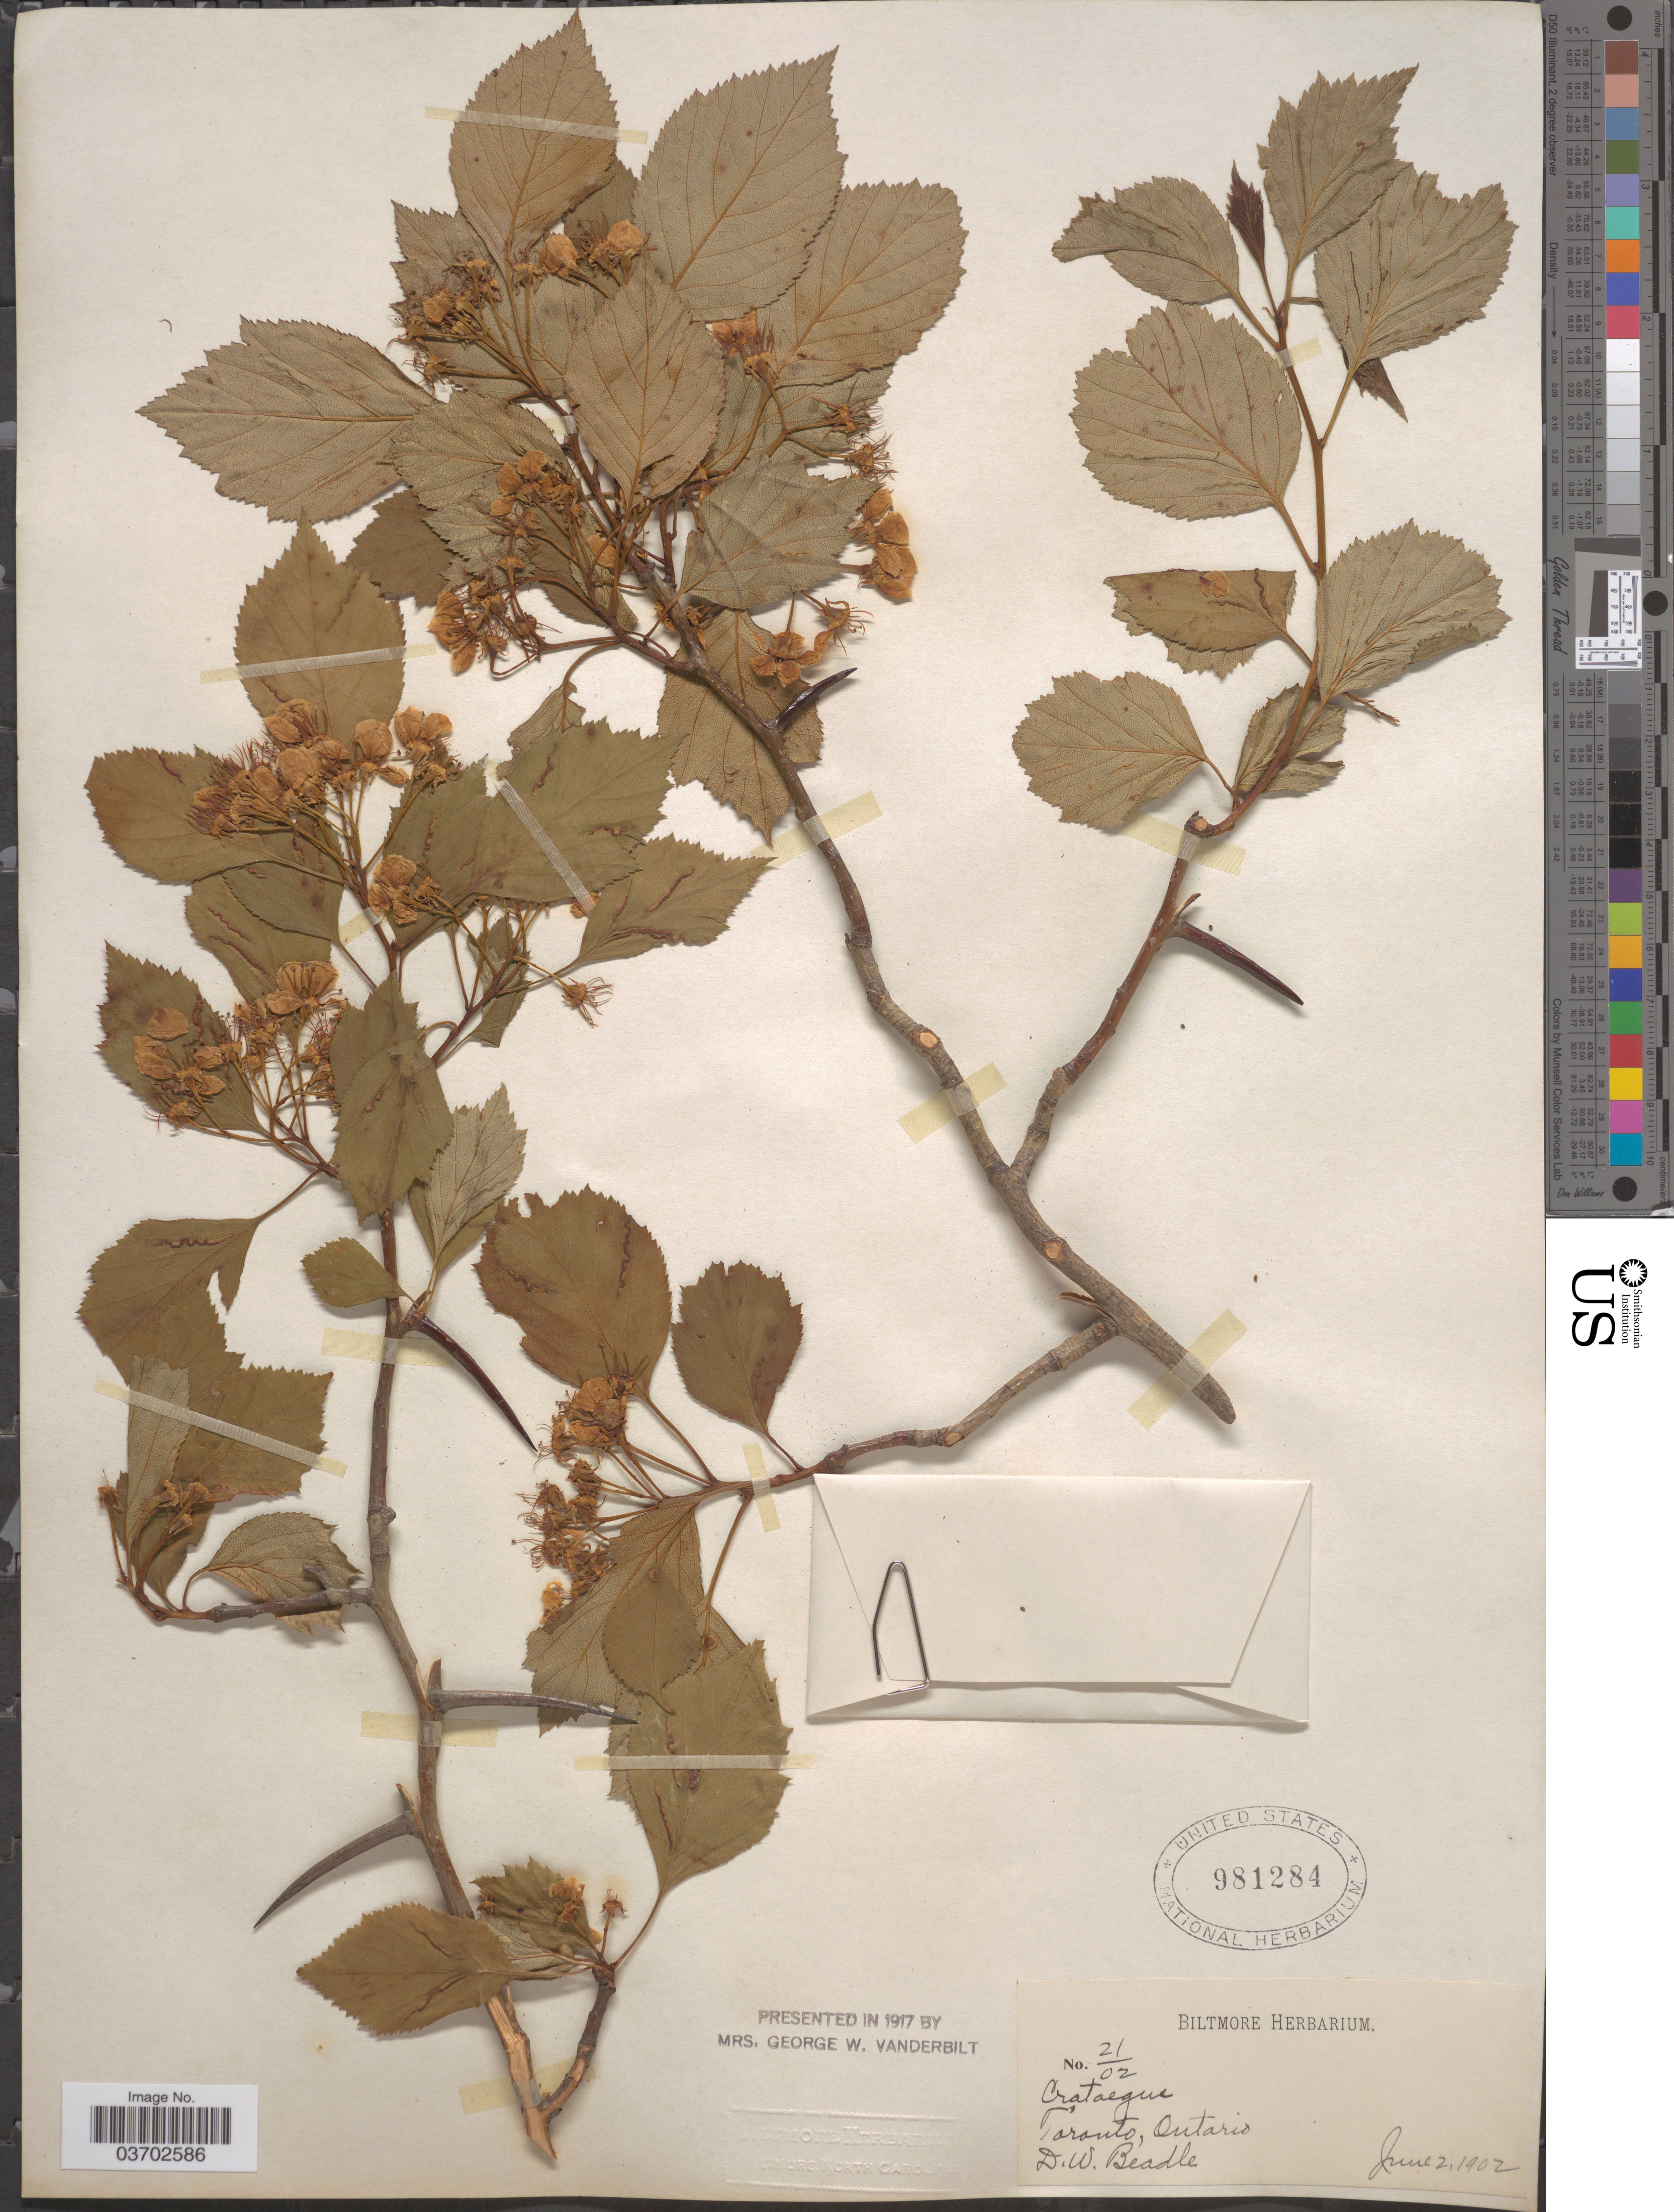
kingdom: Plantae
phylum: Tracheophyta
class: Magnoliopsida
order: Rosales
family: Rosaceae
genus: Crataegus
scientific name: Crataegus sp.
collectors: D. Beadle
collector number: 21/02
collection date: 1902-06-02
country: Canada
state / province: Ontario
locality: Toronto.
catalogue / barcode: US 981284